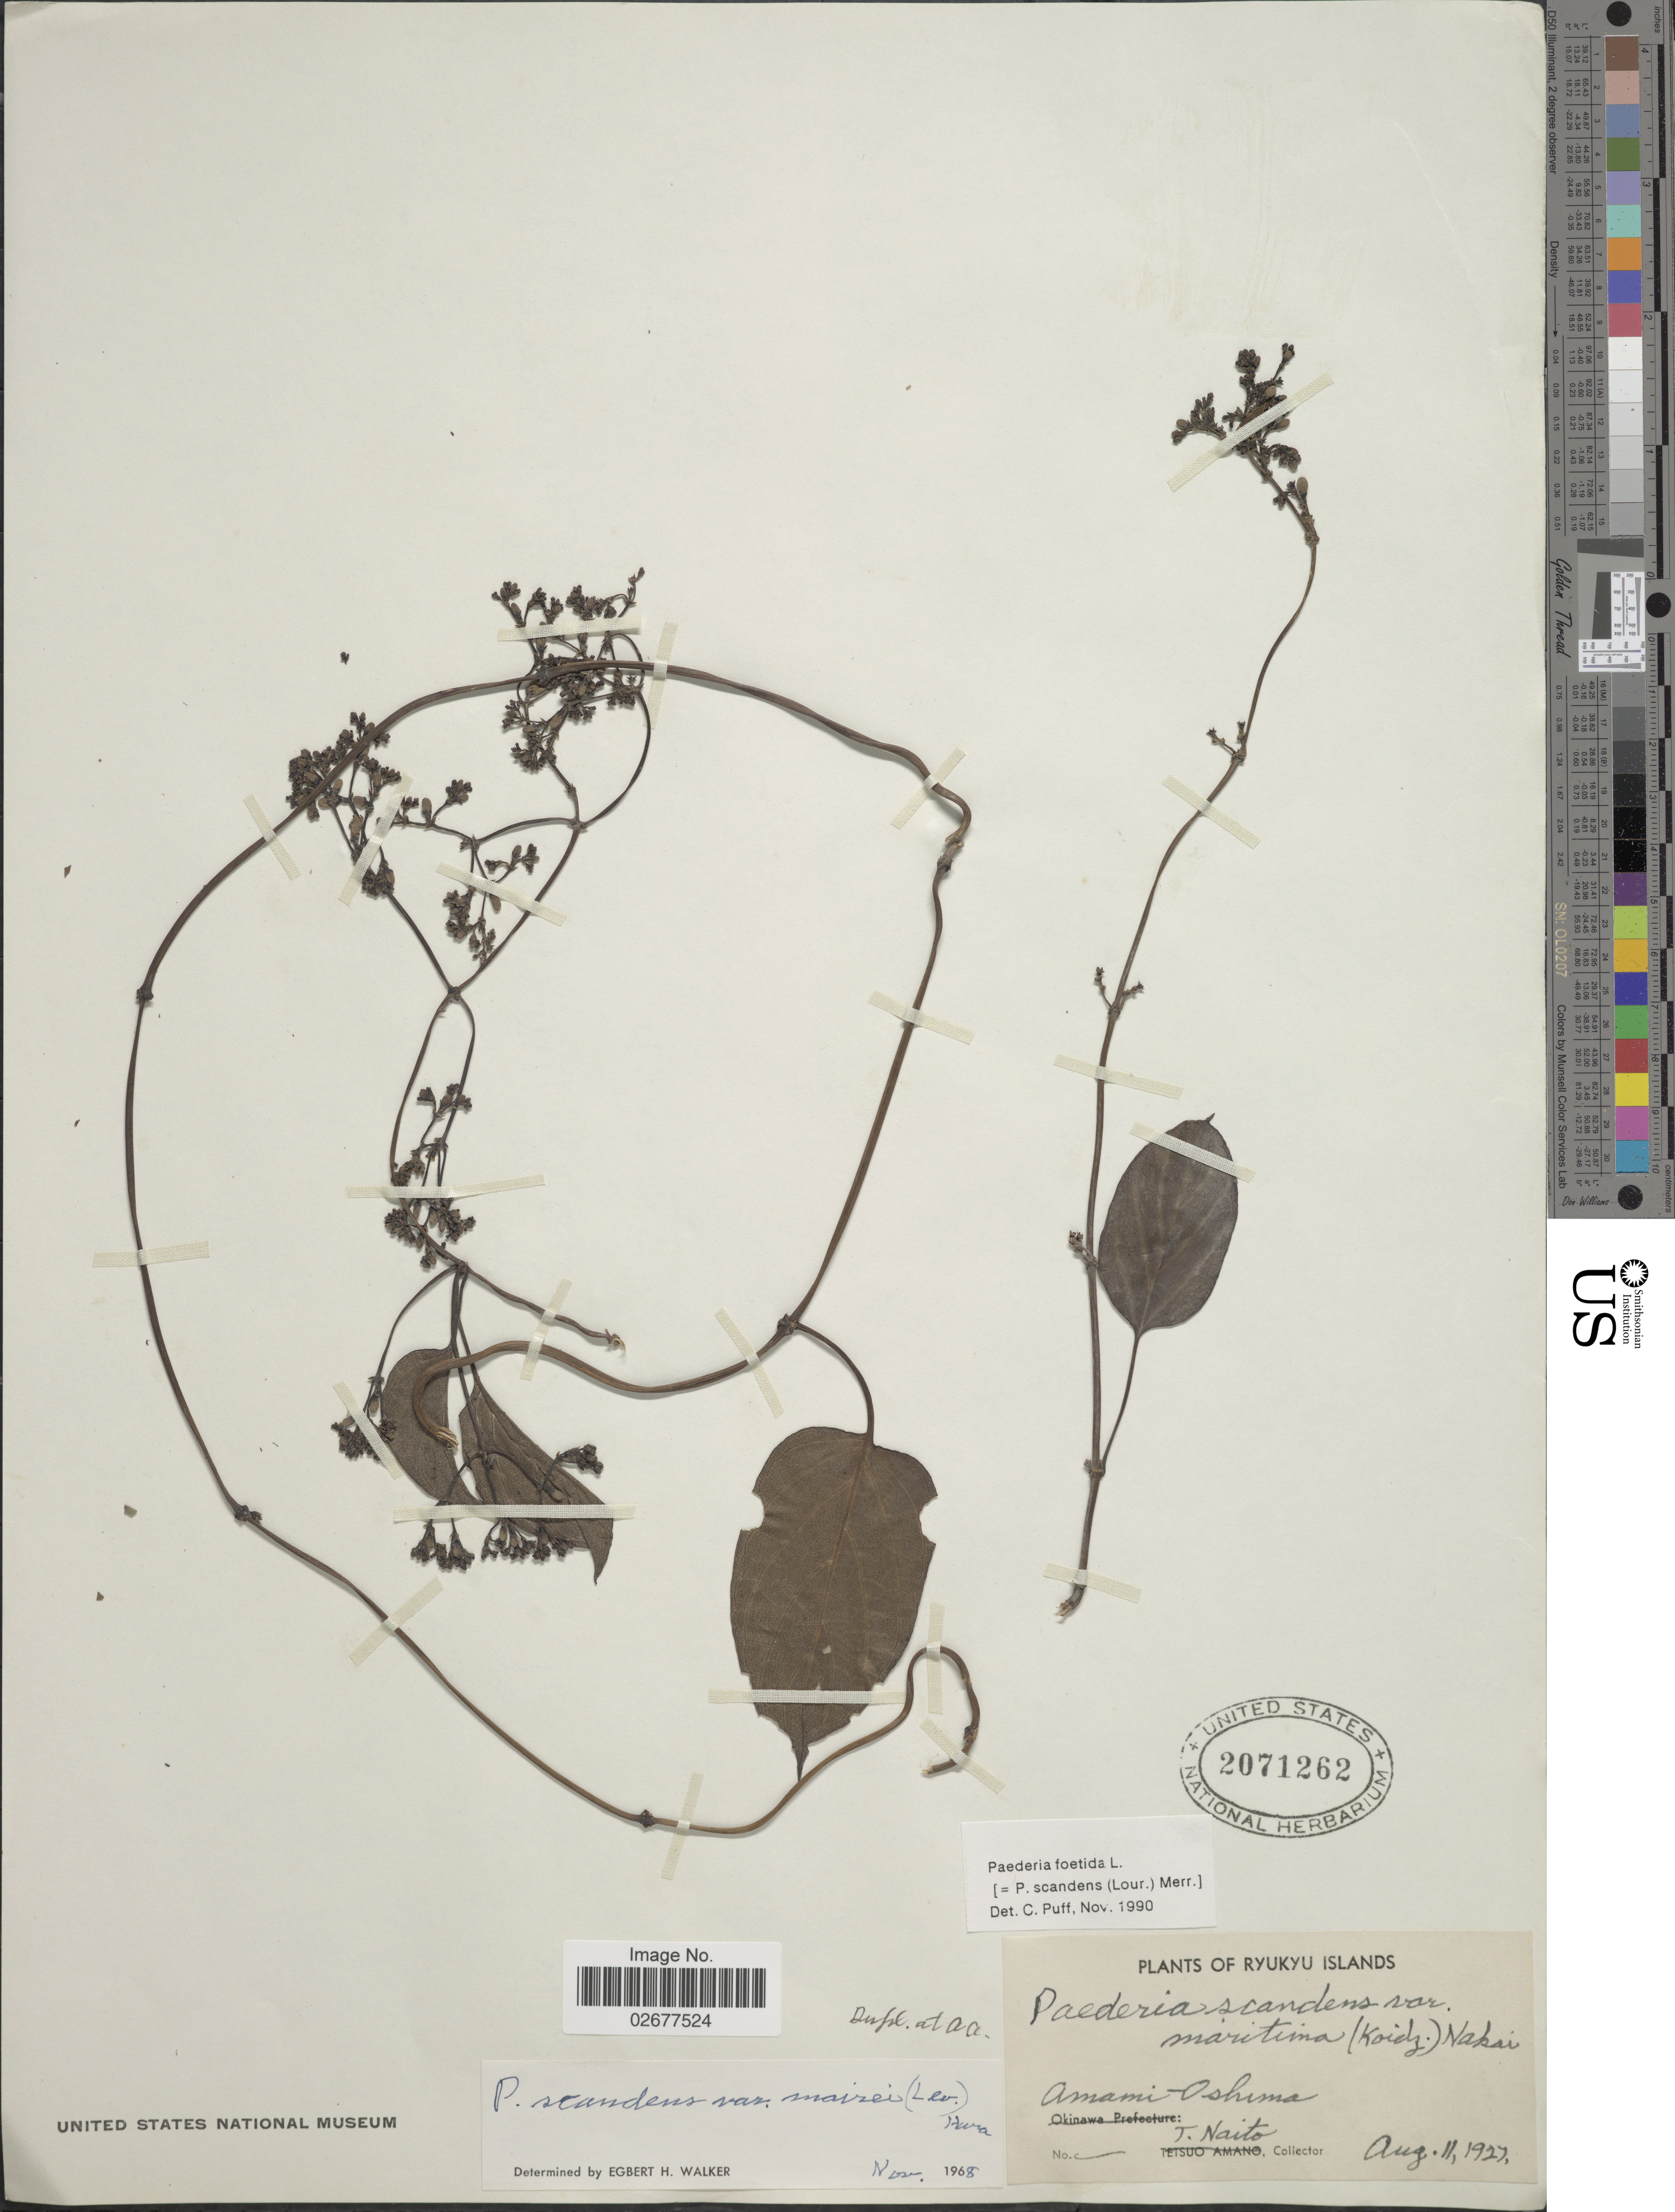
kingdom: Plantae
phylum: Tracheophyta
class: Magnoliopsida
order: Gentianales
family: Rubiaceae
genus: Paederia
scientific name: Paederia foetida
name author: L.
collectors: T. Naito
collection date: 1927-08-11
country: Japan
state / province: Okinawa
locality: Ryukyu Islands. Amami-Oshima.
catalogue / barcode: US 2071262